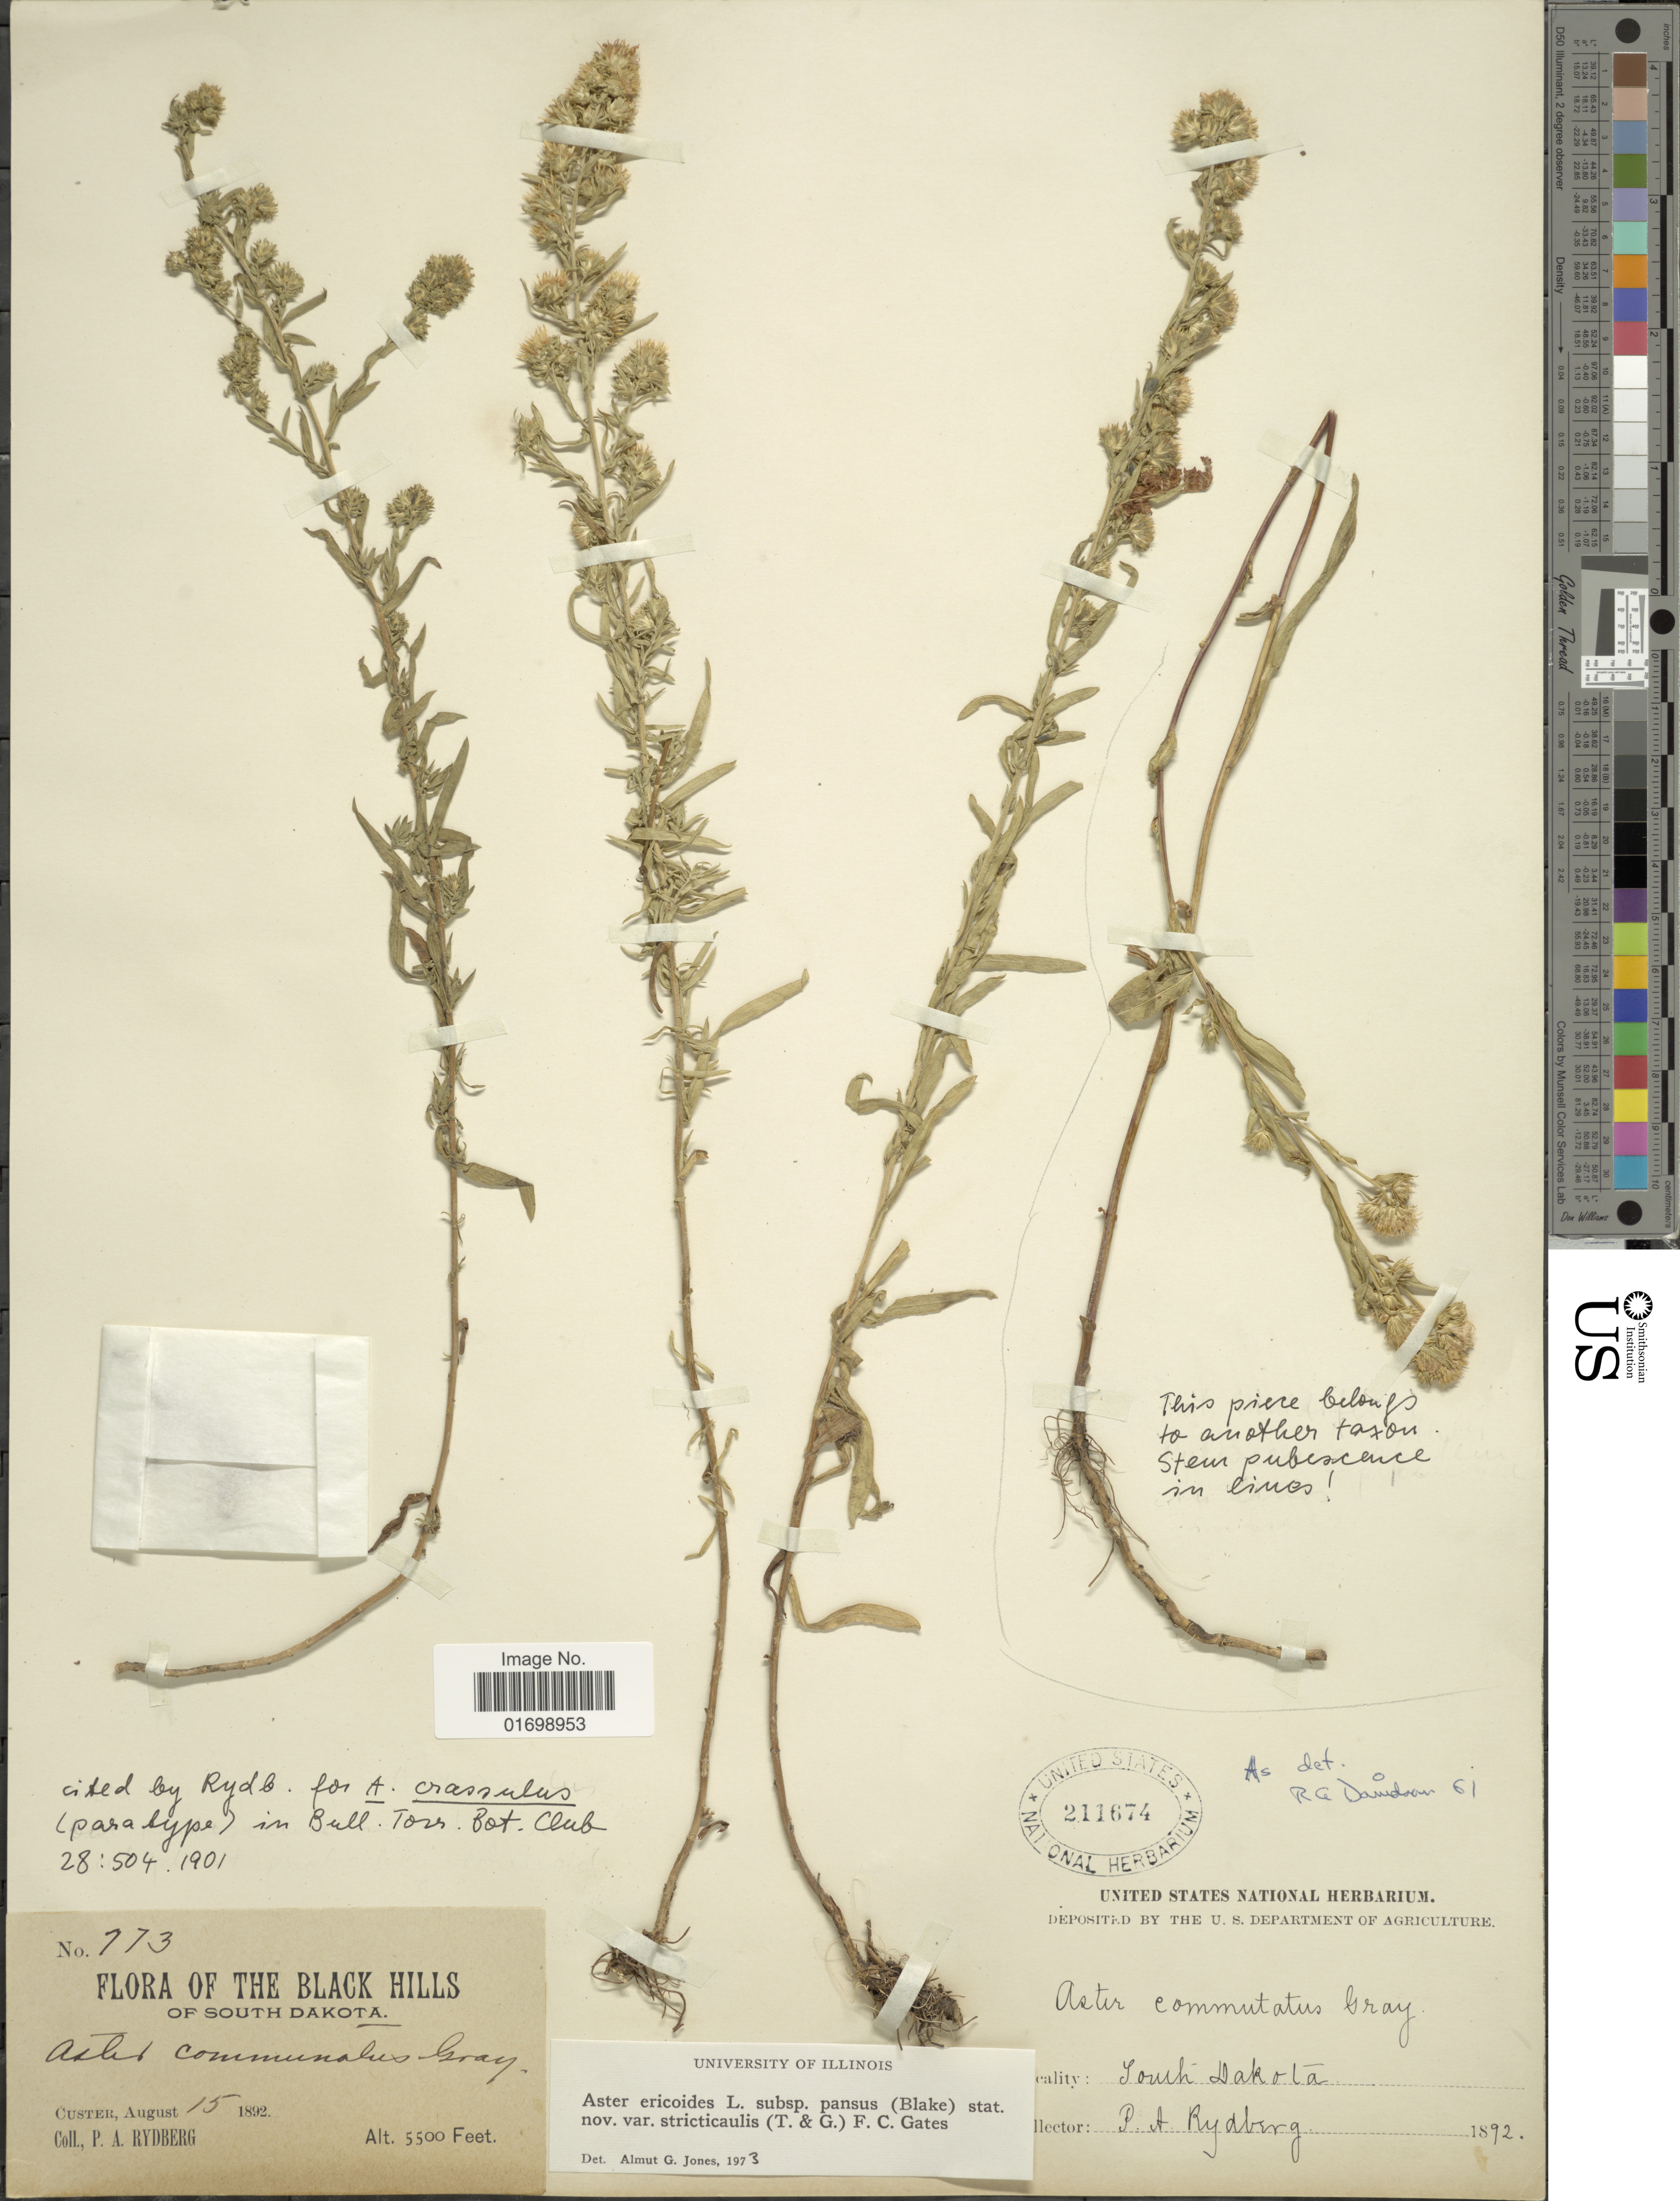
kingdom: Plantae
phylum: Tracheophyta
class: Magnoliopsida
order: Asterales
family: Asteraceae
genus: Symphyotrichum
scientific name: Symphyotrichum ericoides var. pansum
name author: (S.F. Blake) G.L. Nesom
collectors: P. A. Rydberg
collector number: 773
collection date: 1892-08-15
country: United States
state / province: South Dakota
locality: The Black Hills of South Dakota, Custer.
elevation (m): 1676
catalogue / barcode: US 211674